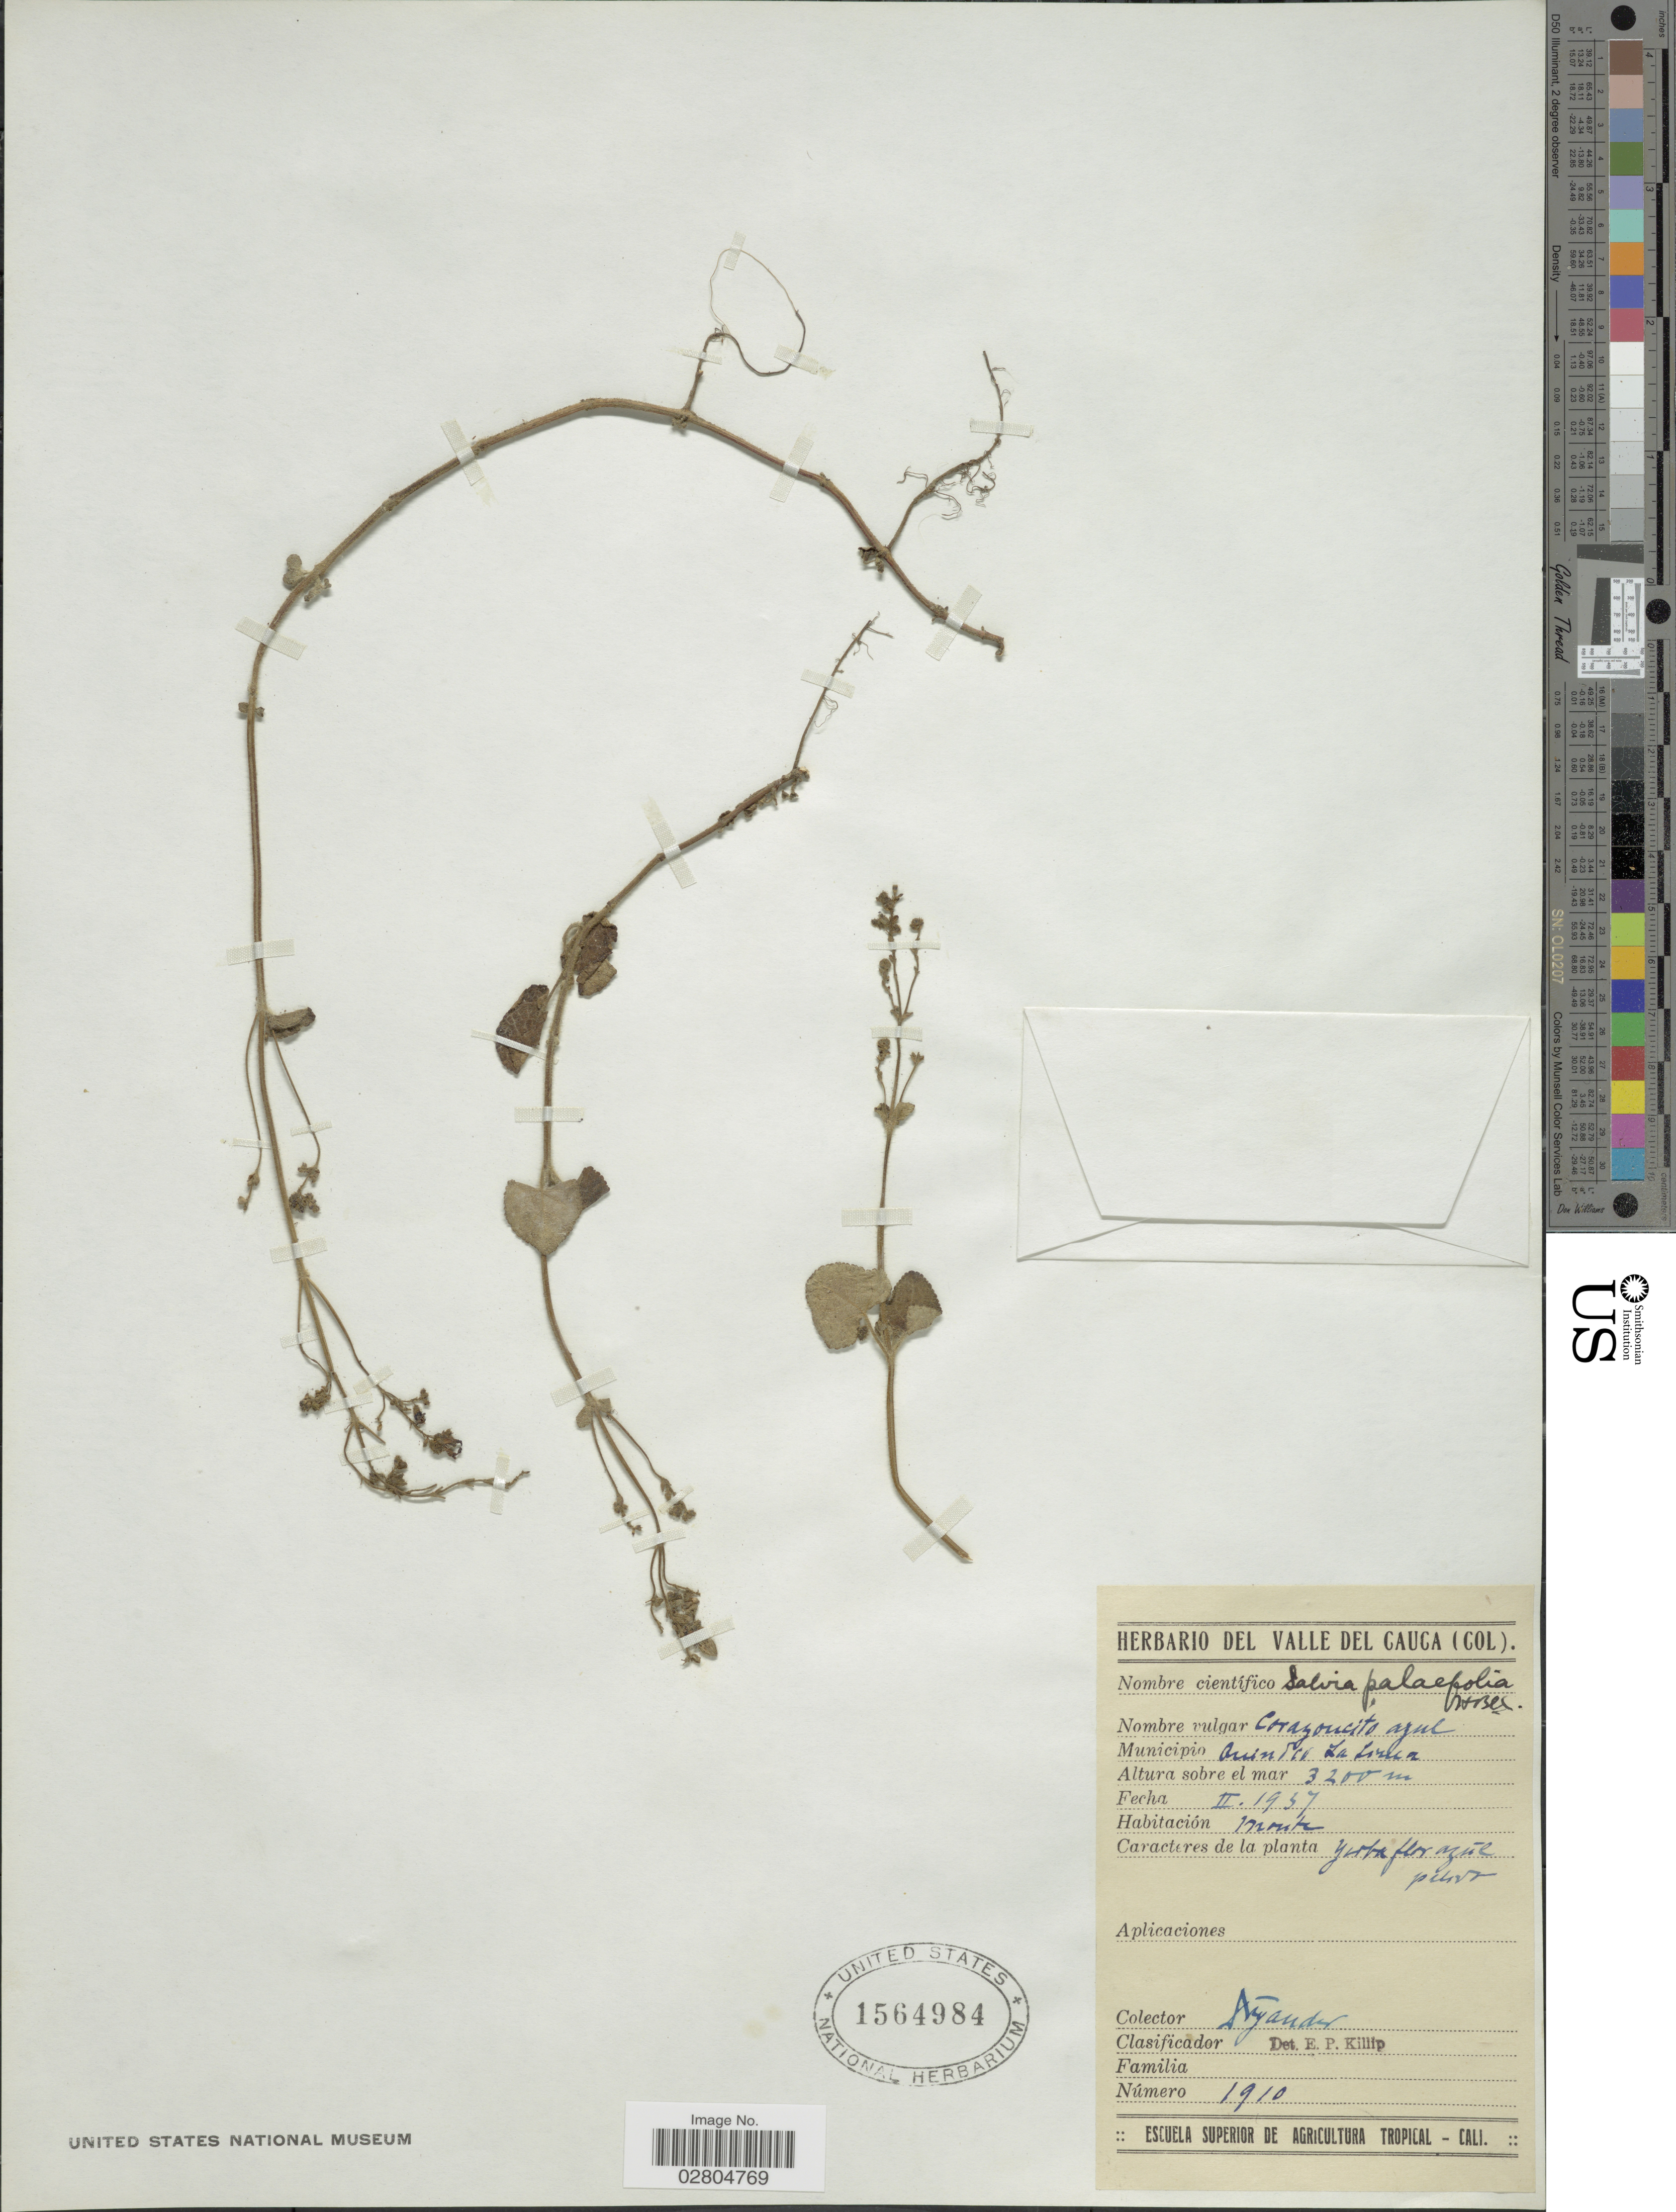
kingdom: Plantae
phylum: Tracheophyta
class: Magnoliopsida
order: Lamiales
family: Lamiaceae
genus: Salvia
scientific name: Salvia palifolia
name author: Kunth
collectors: -. Dryander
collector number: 1910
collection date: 1937-02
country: Colombia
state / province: Quindío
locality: La Linea.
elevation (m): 3200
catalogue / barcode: US 1564984